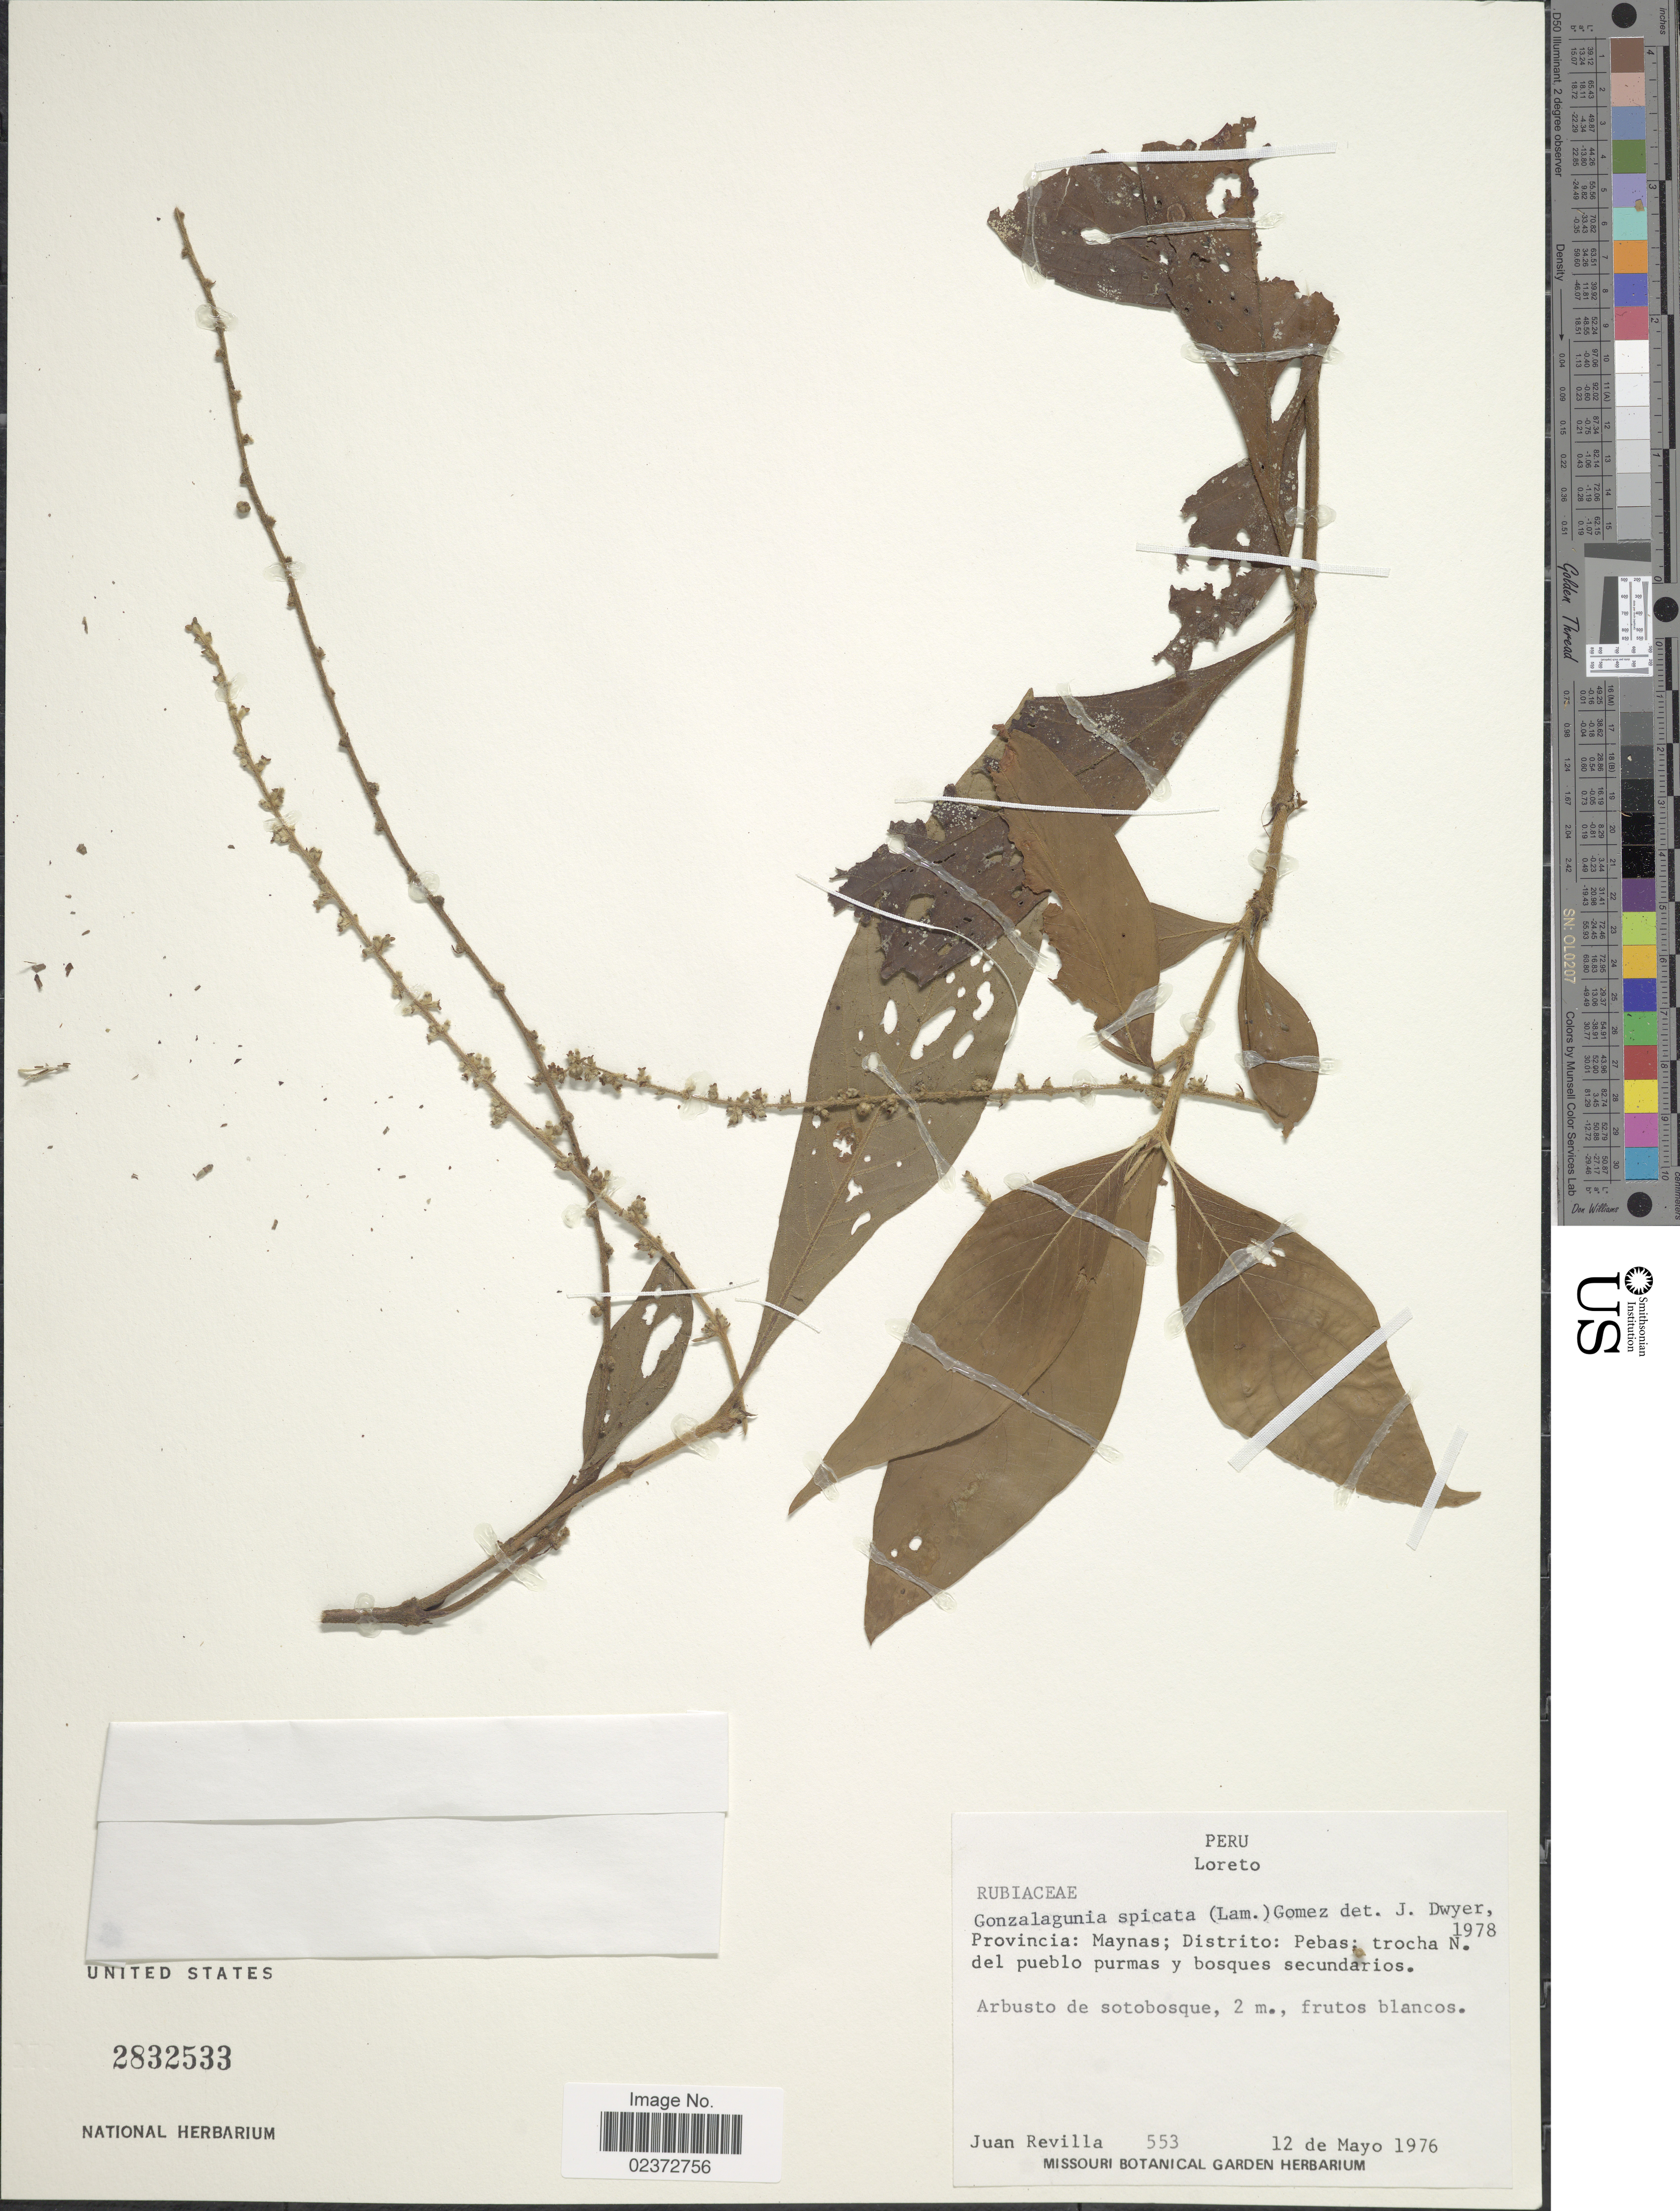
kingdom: Plantae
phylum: Tracheophyta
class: Magnoliopsida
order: Gentianales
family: Rubiaceae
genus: Gonzalagunia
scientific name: Gonzalagunia spicata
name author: (Lam.) M. Gómez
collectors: J. Revilla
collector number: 553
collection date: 1976-05-12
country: Peru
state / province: Loreto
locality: Provincia: Maynas; Distrito: Pebas: trocha N. del pueblo purmas y bosques secundarios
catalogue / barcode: US 2832533